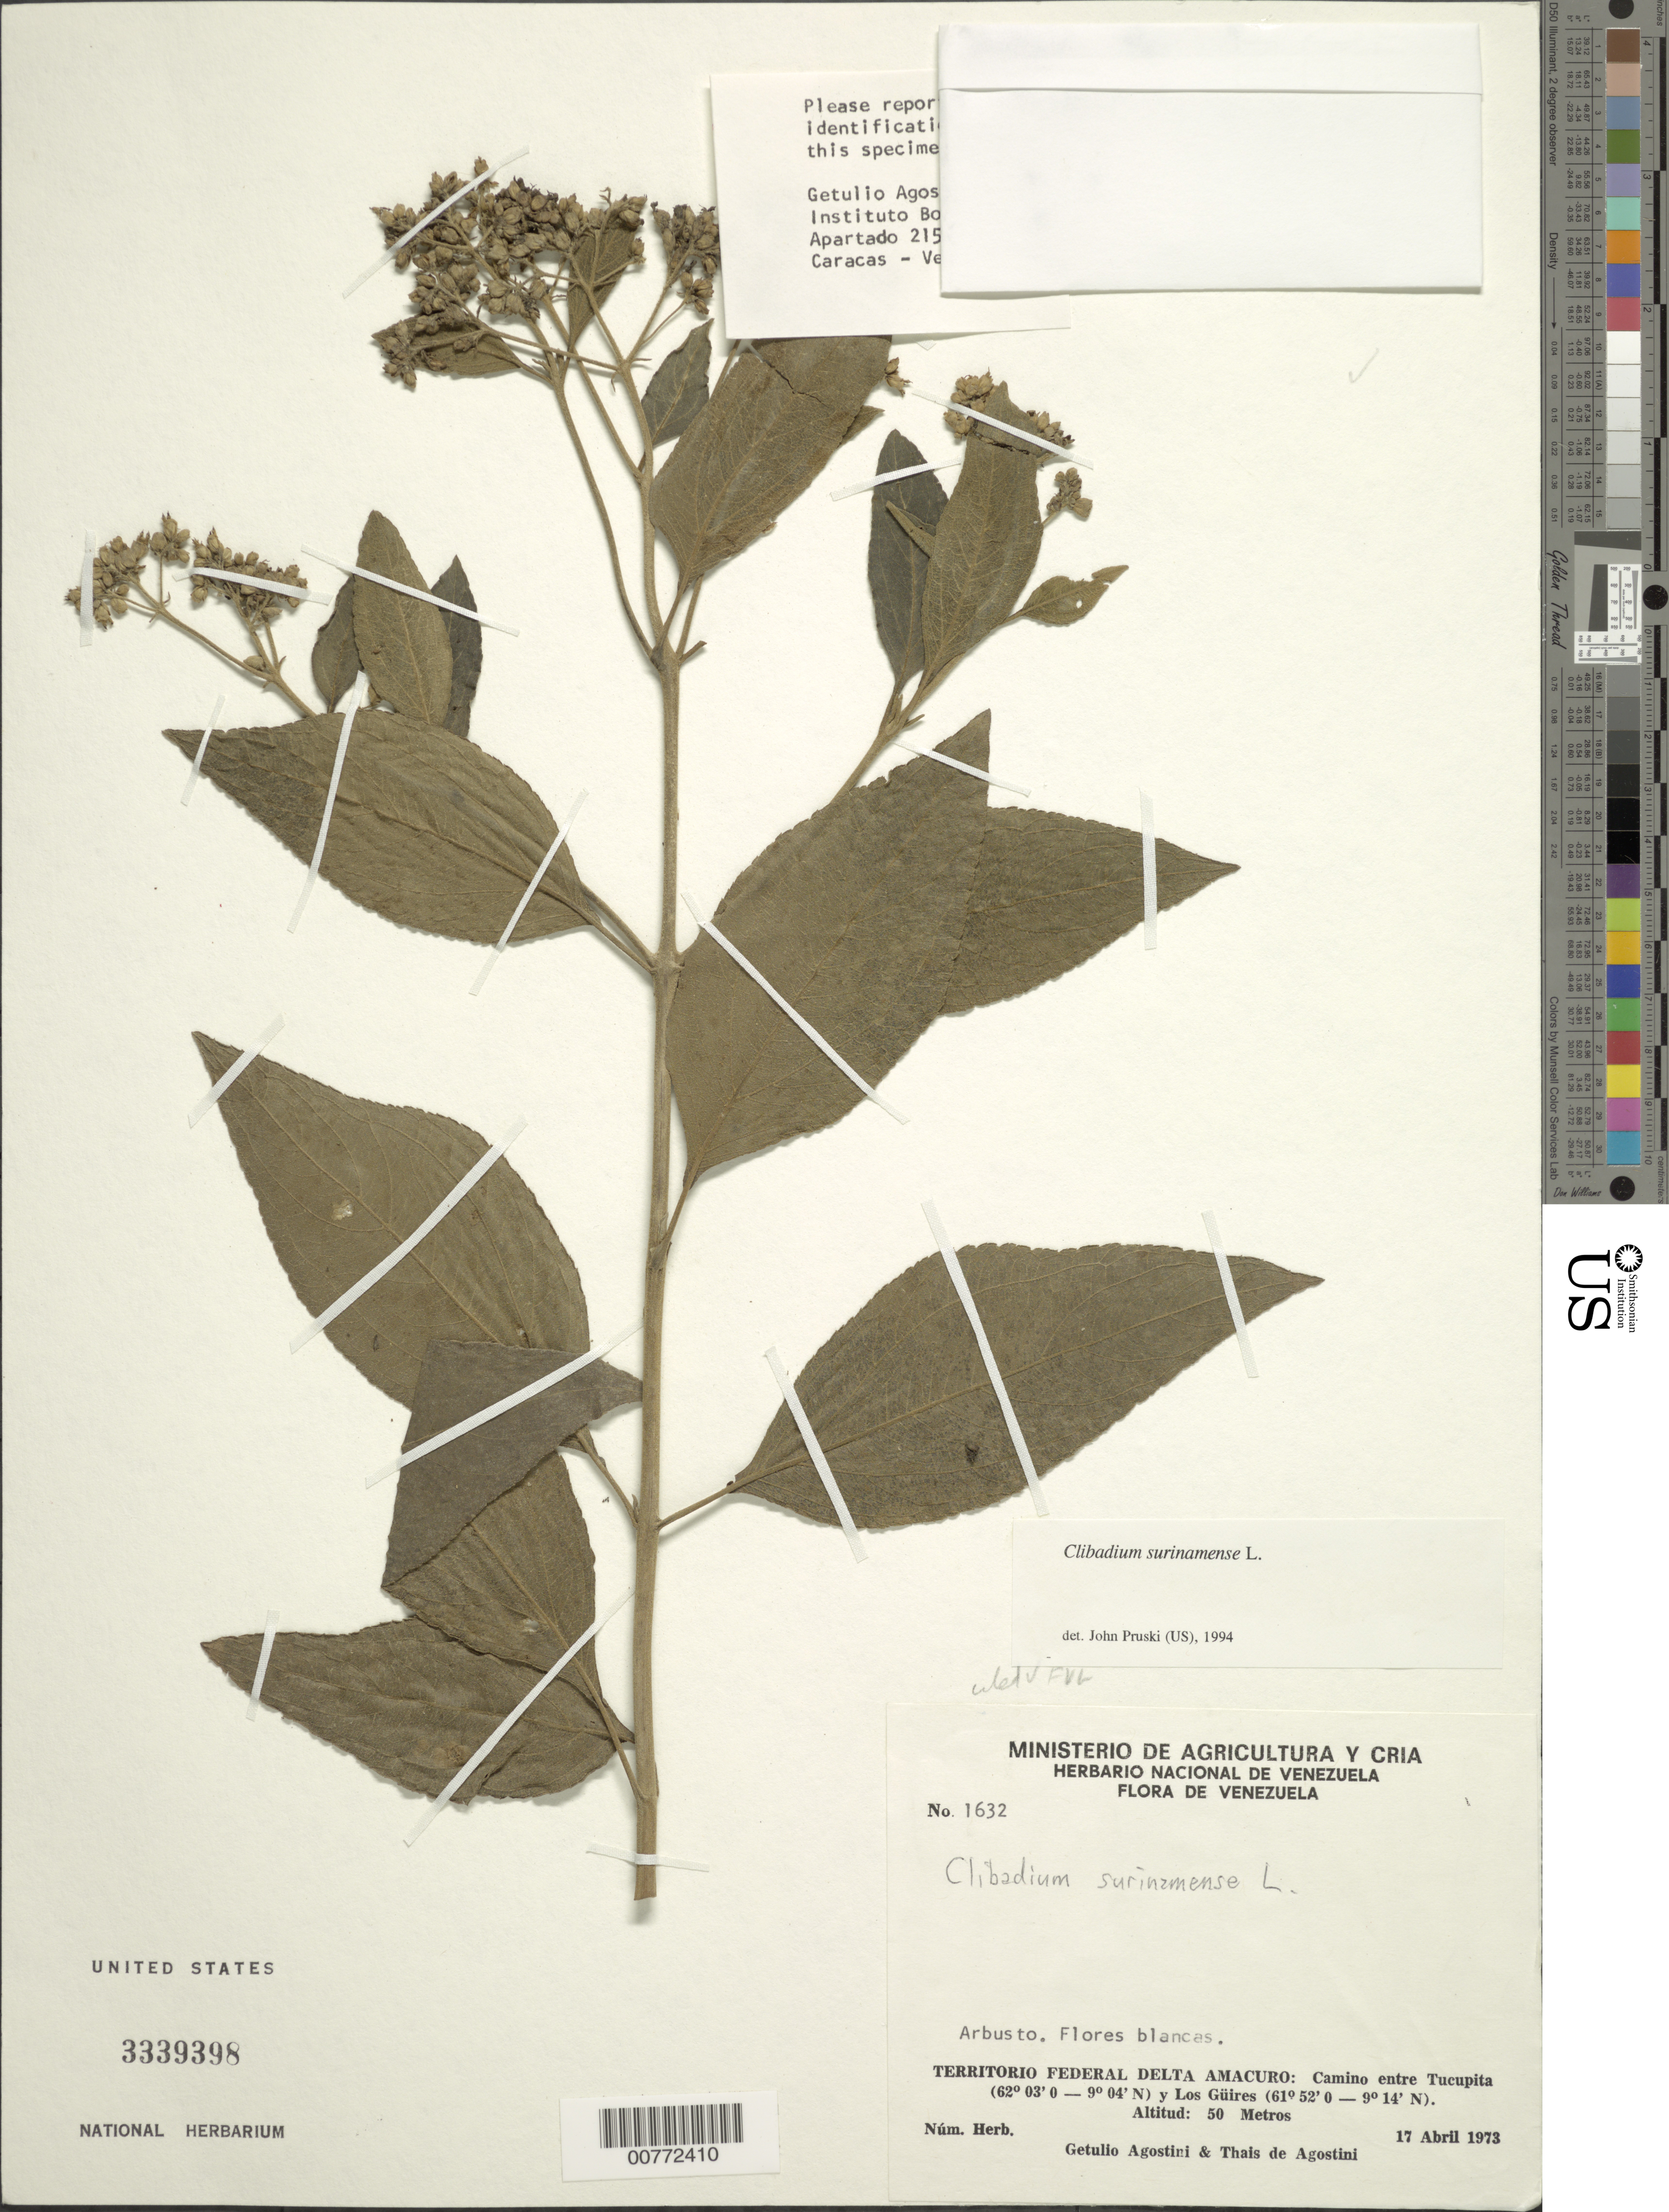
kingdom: Plantae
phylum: Tracheophyta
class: Magnoliopsida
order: Asterales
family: Asteraceae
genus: Clibadium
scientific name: Clibadium surinamense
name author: L.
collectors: G. Agostini & T. Agostini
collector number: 1632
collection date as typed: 17-Apr-73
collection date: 1973-04-17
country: Venezuela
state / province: Delta Amacuro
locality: Tucupita-Los Güires camino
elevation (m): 50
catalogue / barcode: US 3339398